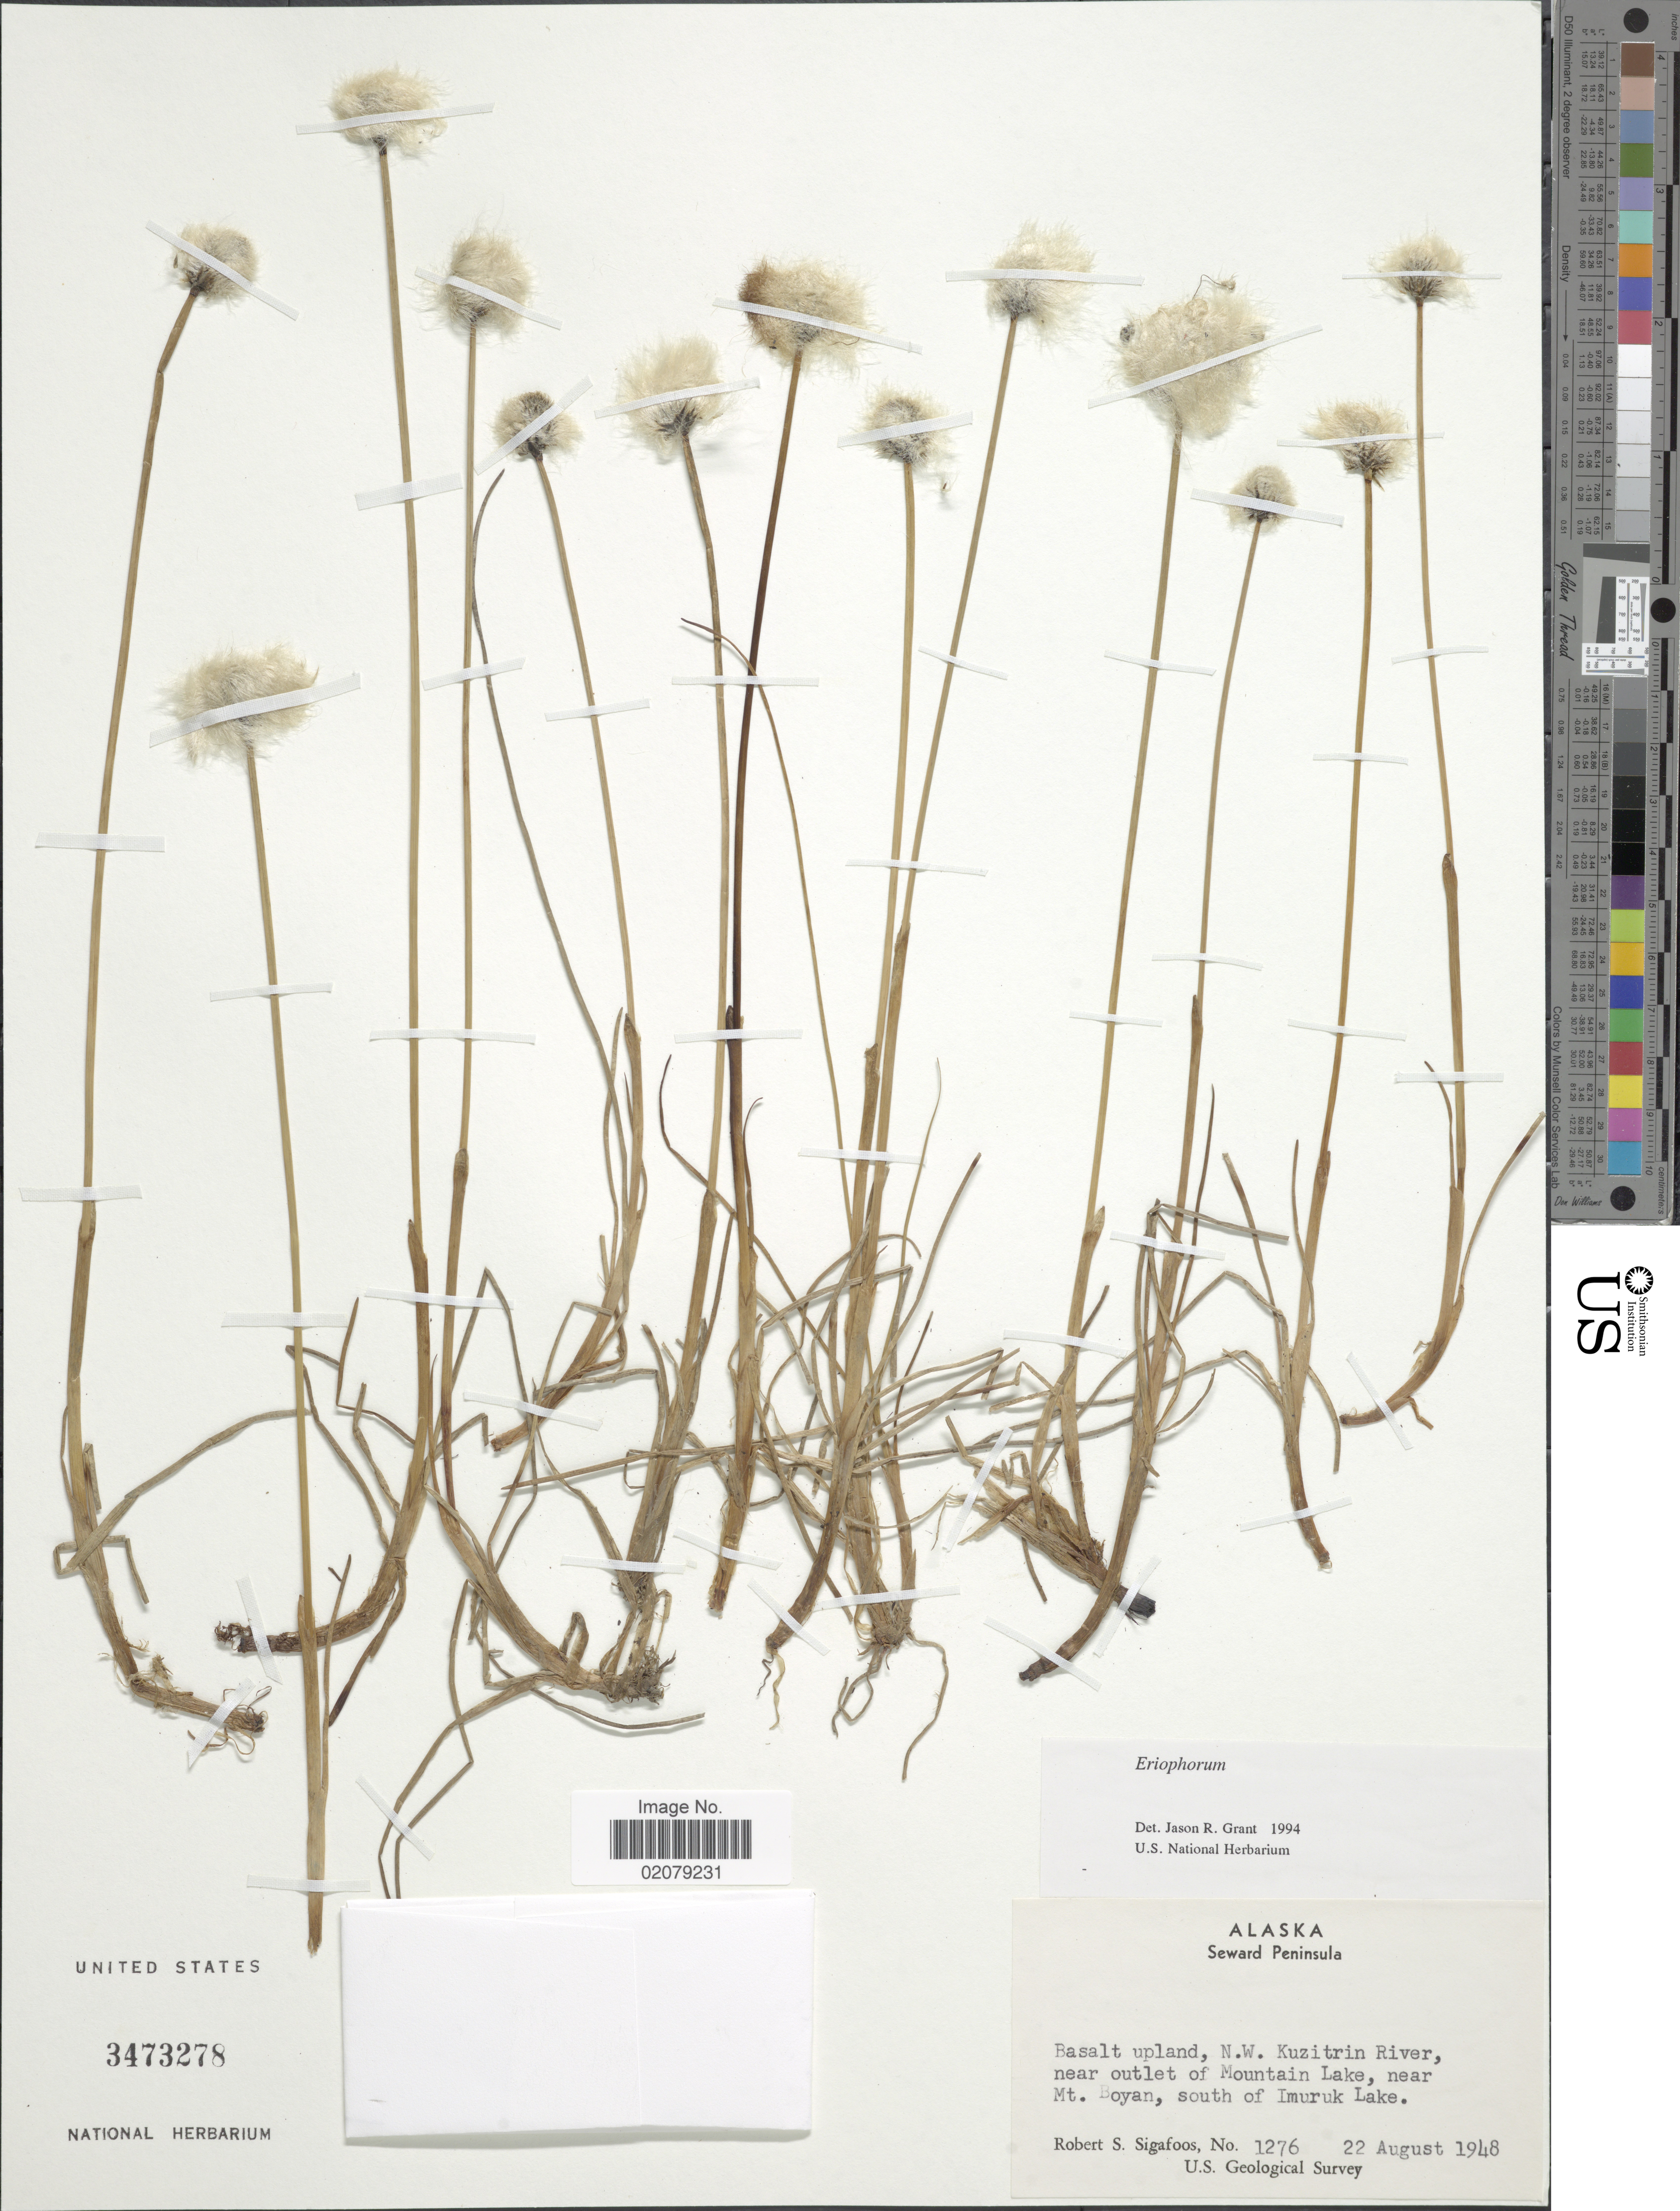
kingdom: Plantae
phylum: Tracheophyta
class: Liliopsida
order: Poales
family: Cyperaceae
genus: Eriophorum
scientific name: Eriophorum sp.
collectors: R. Sigafoos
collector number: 1276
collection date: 1948-08-22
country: United States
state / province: Alaska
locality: Seward Peninsula, Basalt upland, N.W. Kuzitrin River, near outlet of Mountain Lake, near Mt. Boyan, south of Imuruk Lake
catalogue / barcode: US 3473278